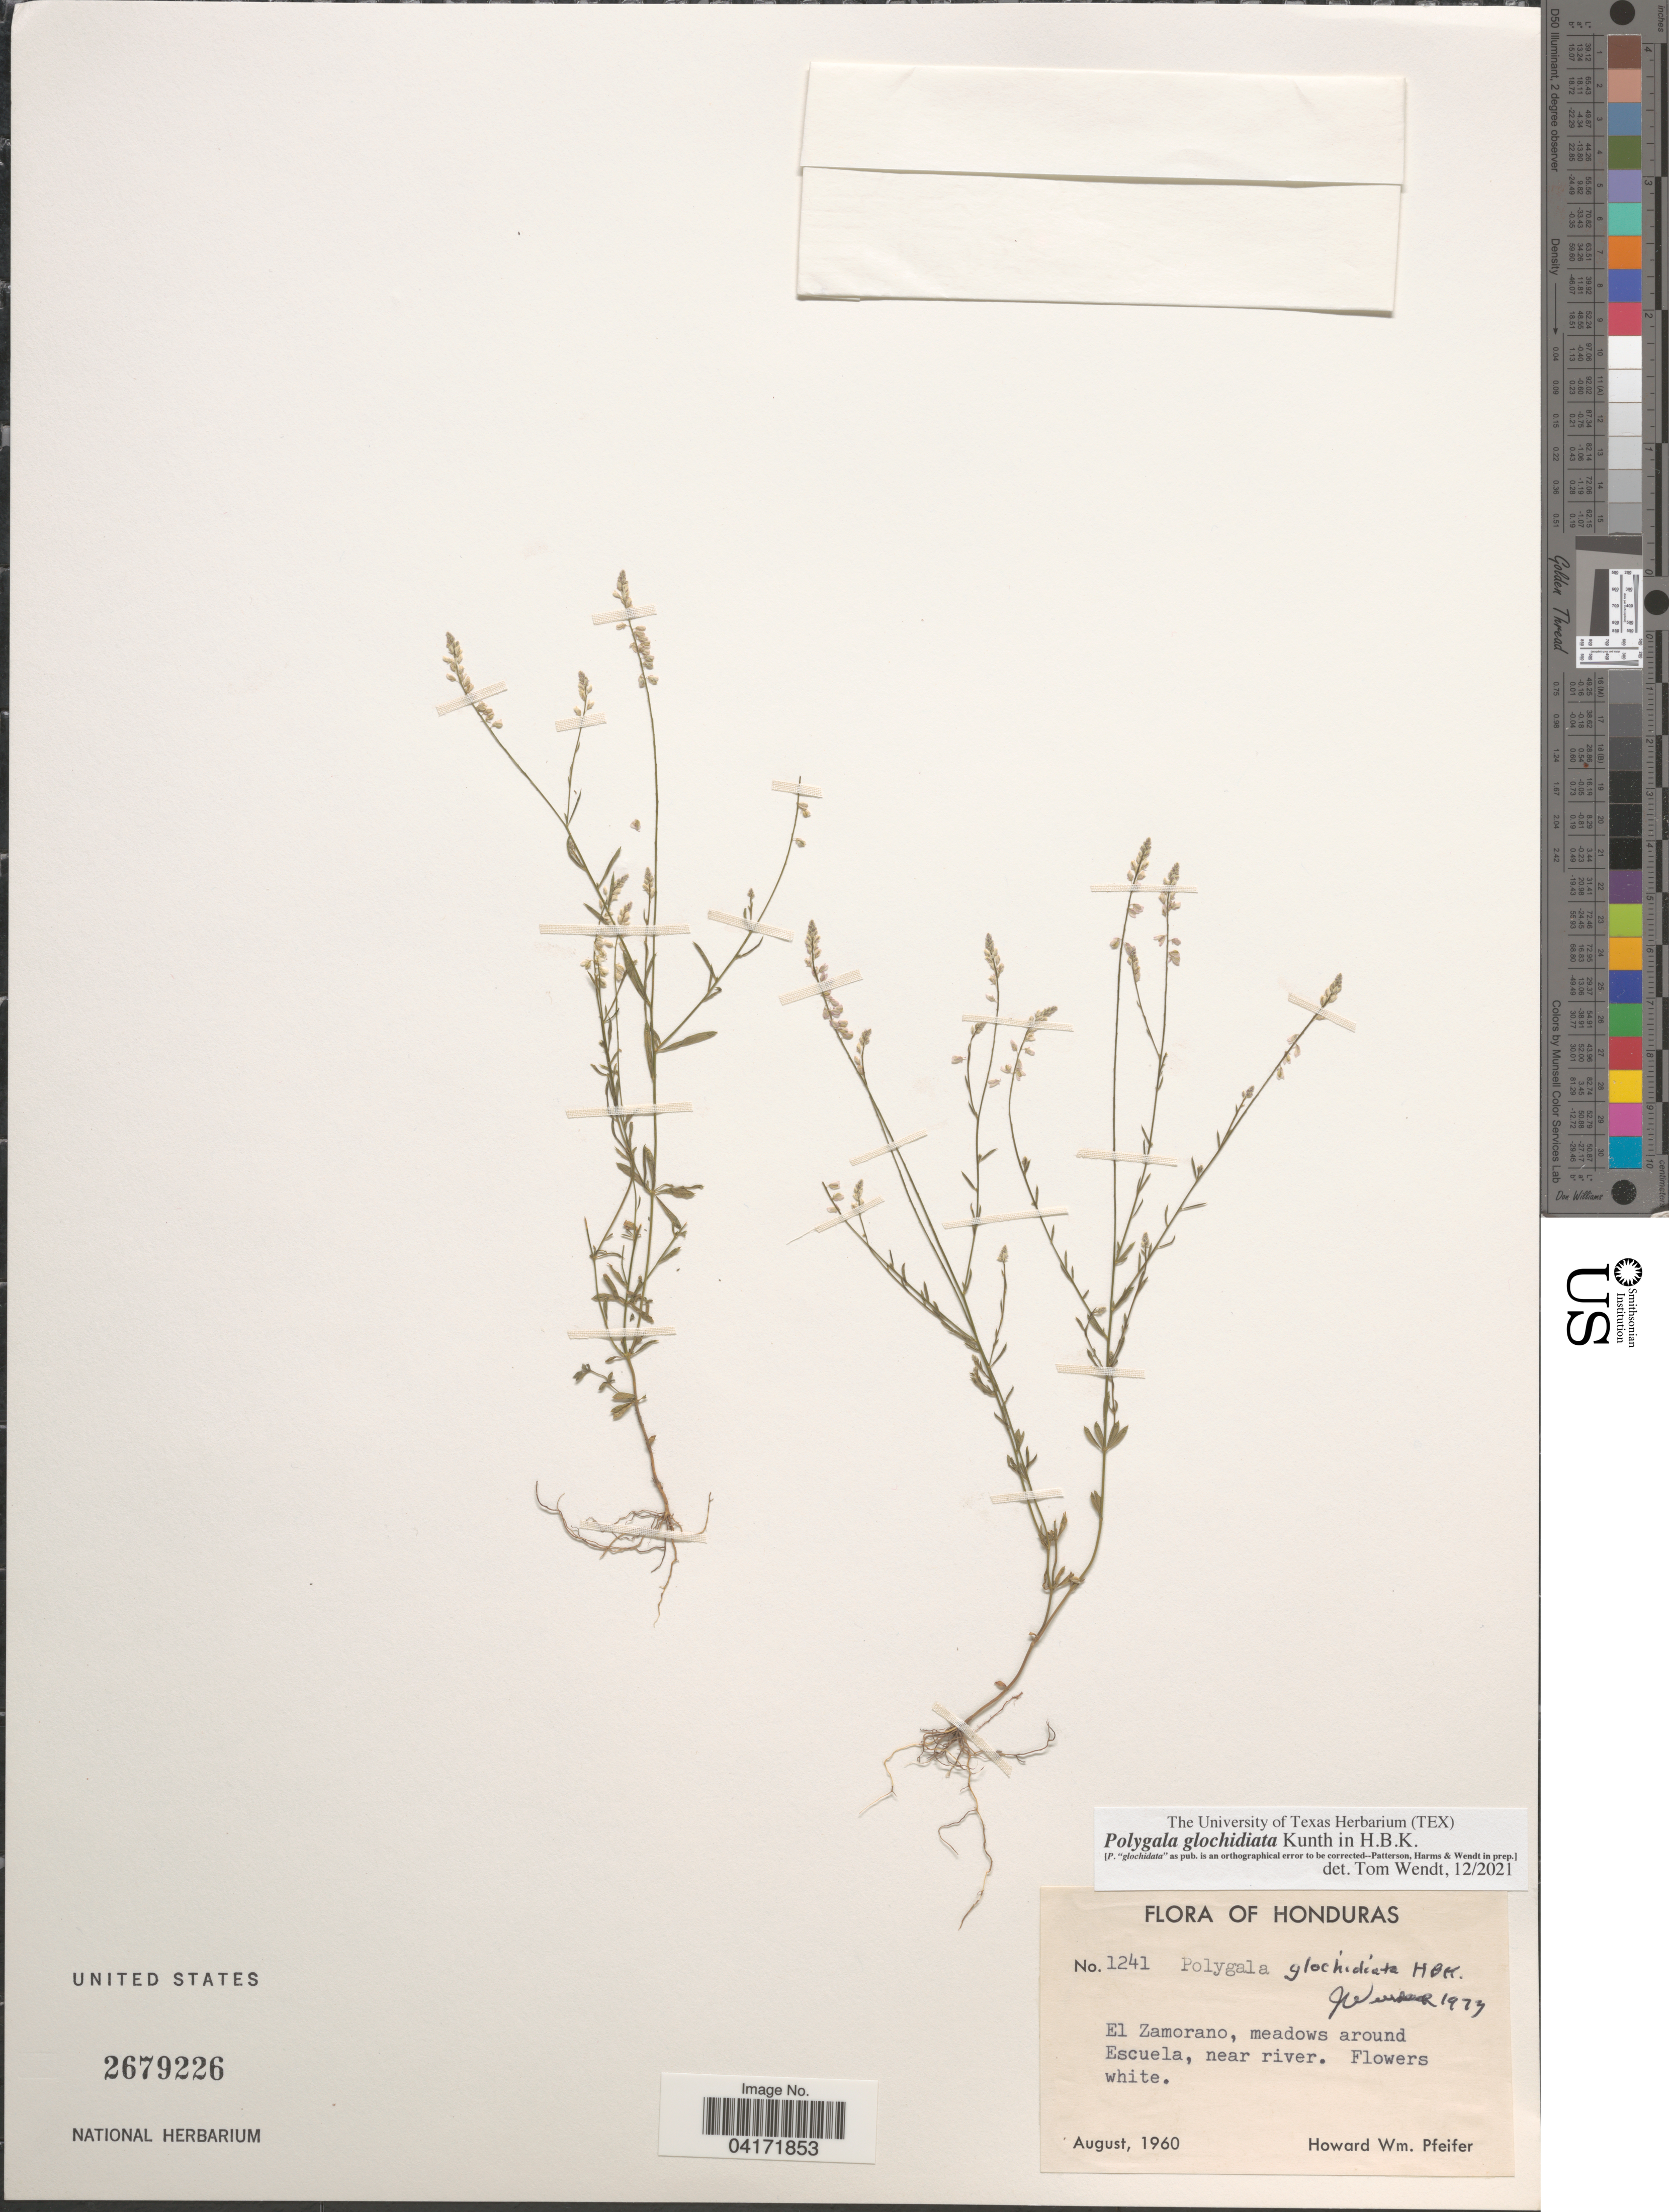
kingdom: Plantae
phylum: Tracheophyta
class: Magnoliopsida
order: Fabales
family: Polygalaceae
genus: Polygala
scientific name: Polygala glochidiata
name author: Kunth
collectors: H. W. Pfeifer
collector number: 1241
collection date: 1960-08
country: Honduras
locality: El Zamorano, meadows around Escuela, near river.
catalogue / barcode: US 2679226